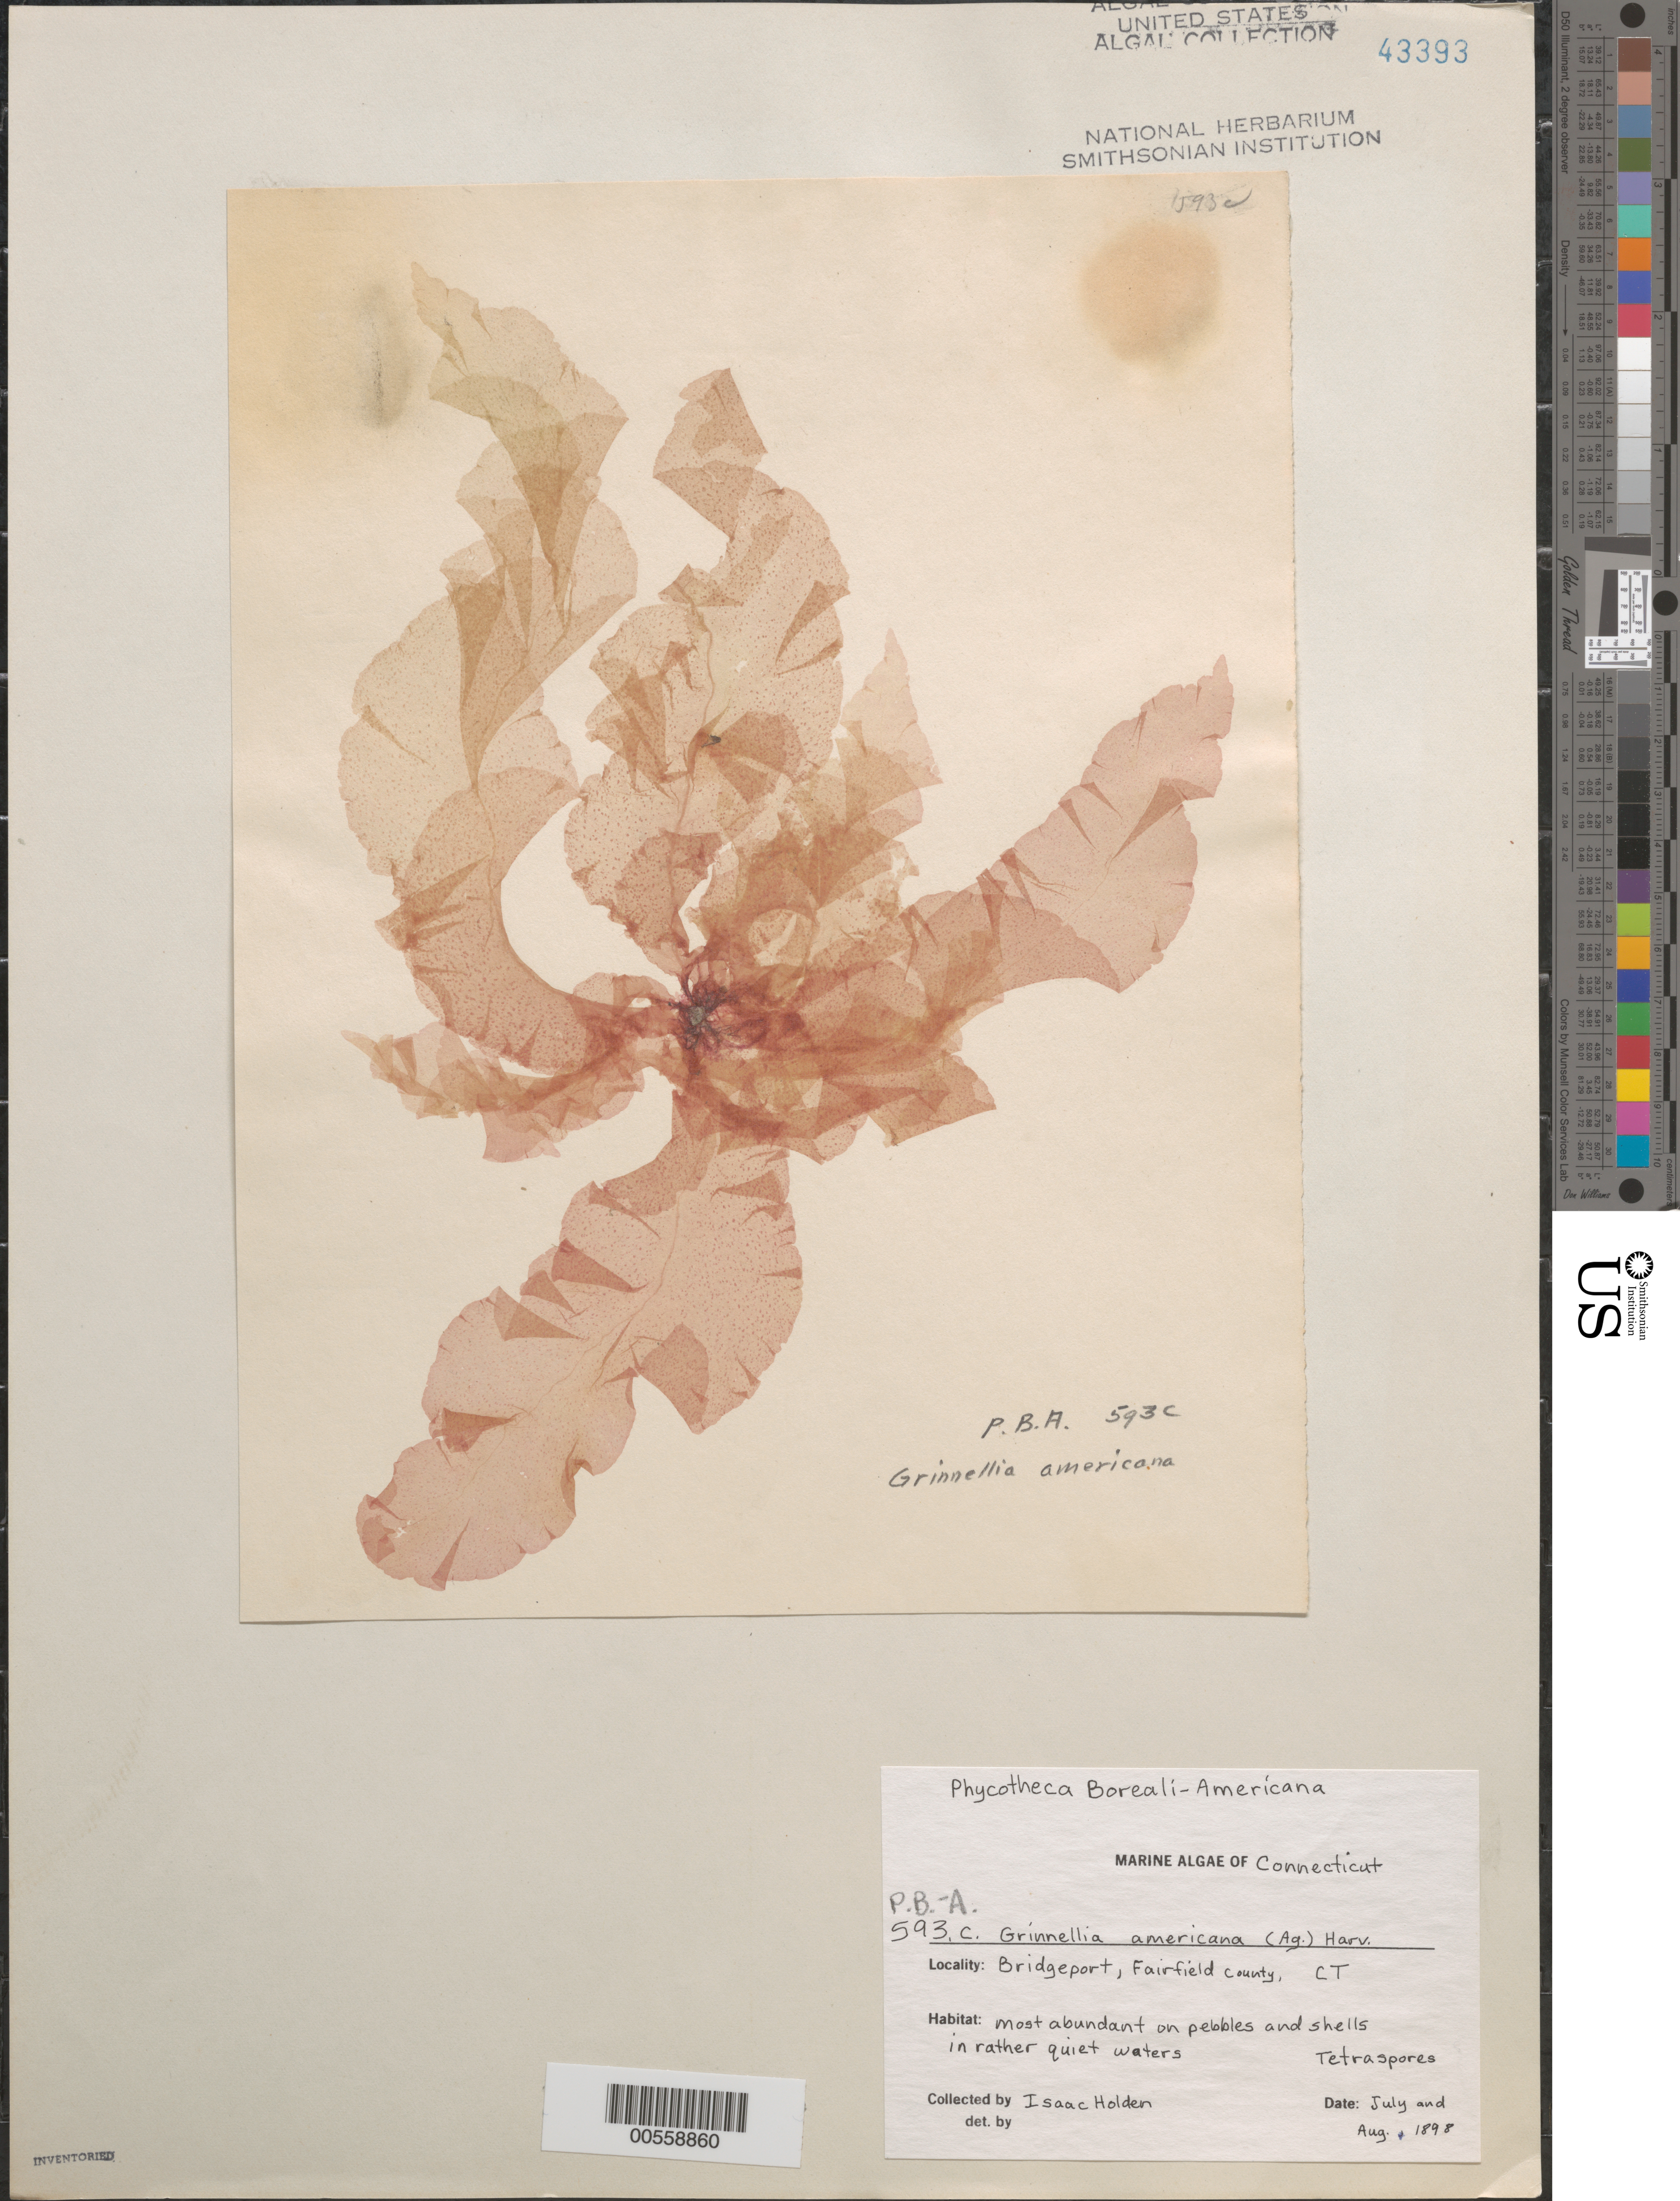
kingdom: Plantae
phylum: Rhodophyta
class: Florideophyceae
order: Ceramiales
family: Delesseriaceae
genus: Grinnellia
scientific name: Grinnellia americana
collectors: I. Holden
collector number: PB-A 593c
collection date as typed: Jul 1898 AND -- Aug 1898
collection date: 1898-07,1898-08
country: United States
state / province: Connecticut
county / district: Fairfield County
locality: Bridgeport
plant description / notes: Collins, Holden & Setchell, Phycotheca Boreali-Americana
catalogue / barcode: US 43393